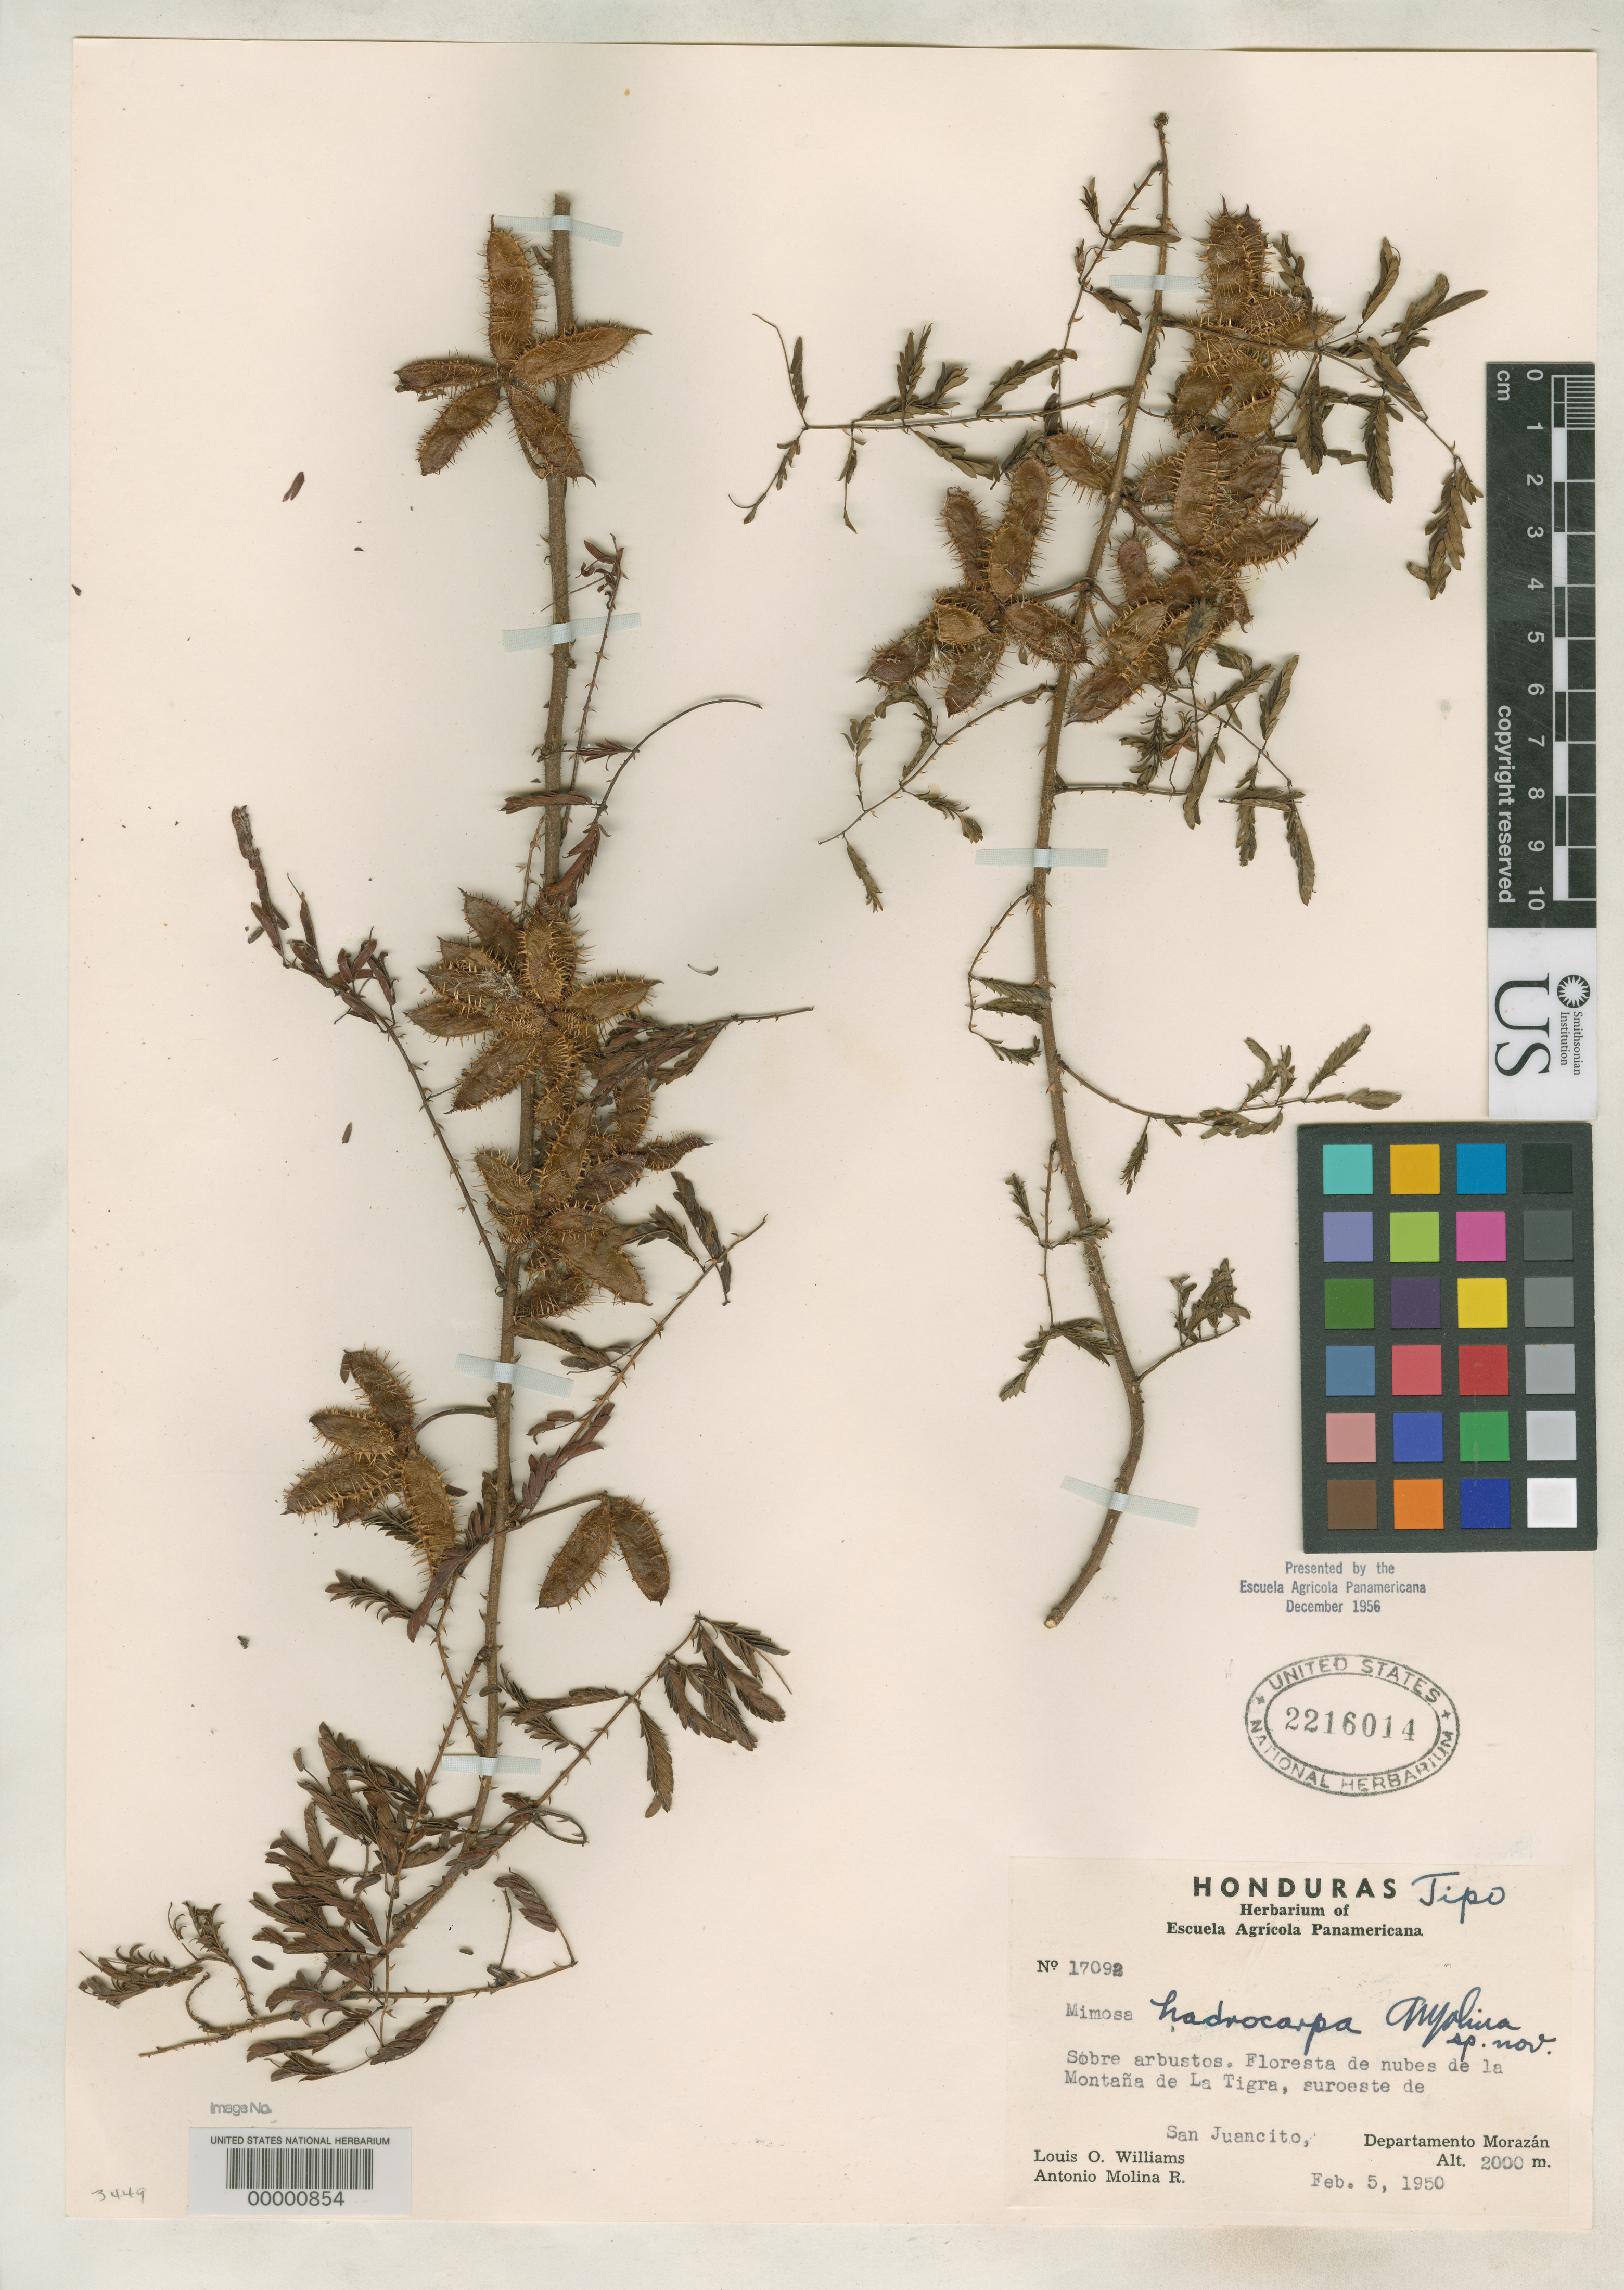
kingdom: Plantae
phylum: Tracheophyta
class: Magnoliopsida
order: Fabales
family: Fabaceae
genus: Mimosa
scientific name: Mimosa hadrocarpa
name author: Ant. Molina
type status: Holotype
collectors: L. O. Williams & A. Molina R.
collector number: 17092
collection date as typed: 05 Feb 1950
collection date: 1950-02-05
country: Honduras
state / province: Fco. Morazán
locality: Montana La Tigra, SW of San Juancito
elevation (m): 2000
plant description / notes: "Presented by the Escuela Agricola Panamericana December 1956." Holotype, transferred from EAP to US (see Dorr et al. 2009, Taxon 58: 993-1001).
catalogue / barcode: US 2216014